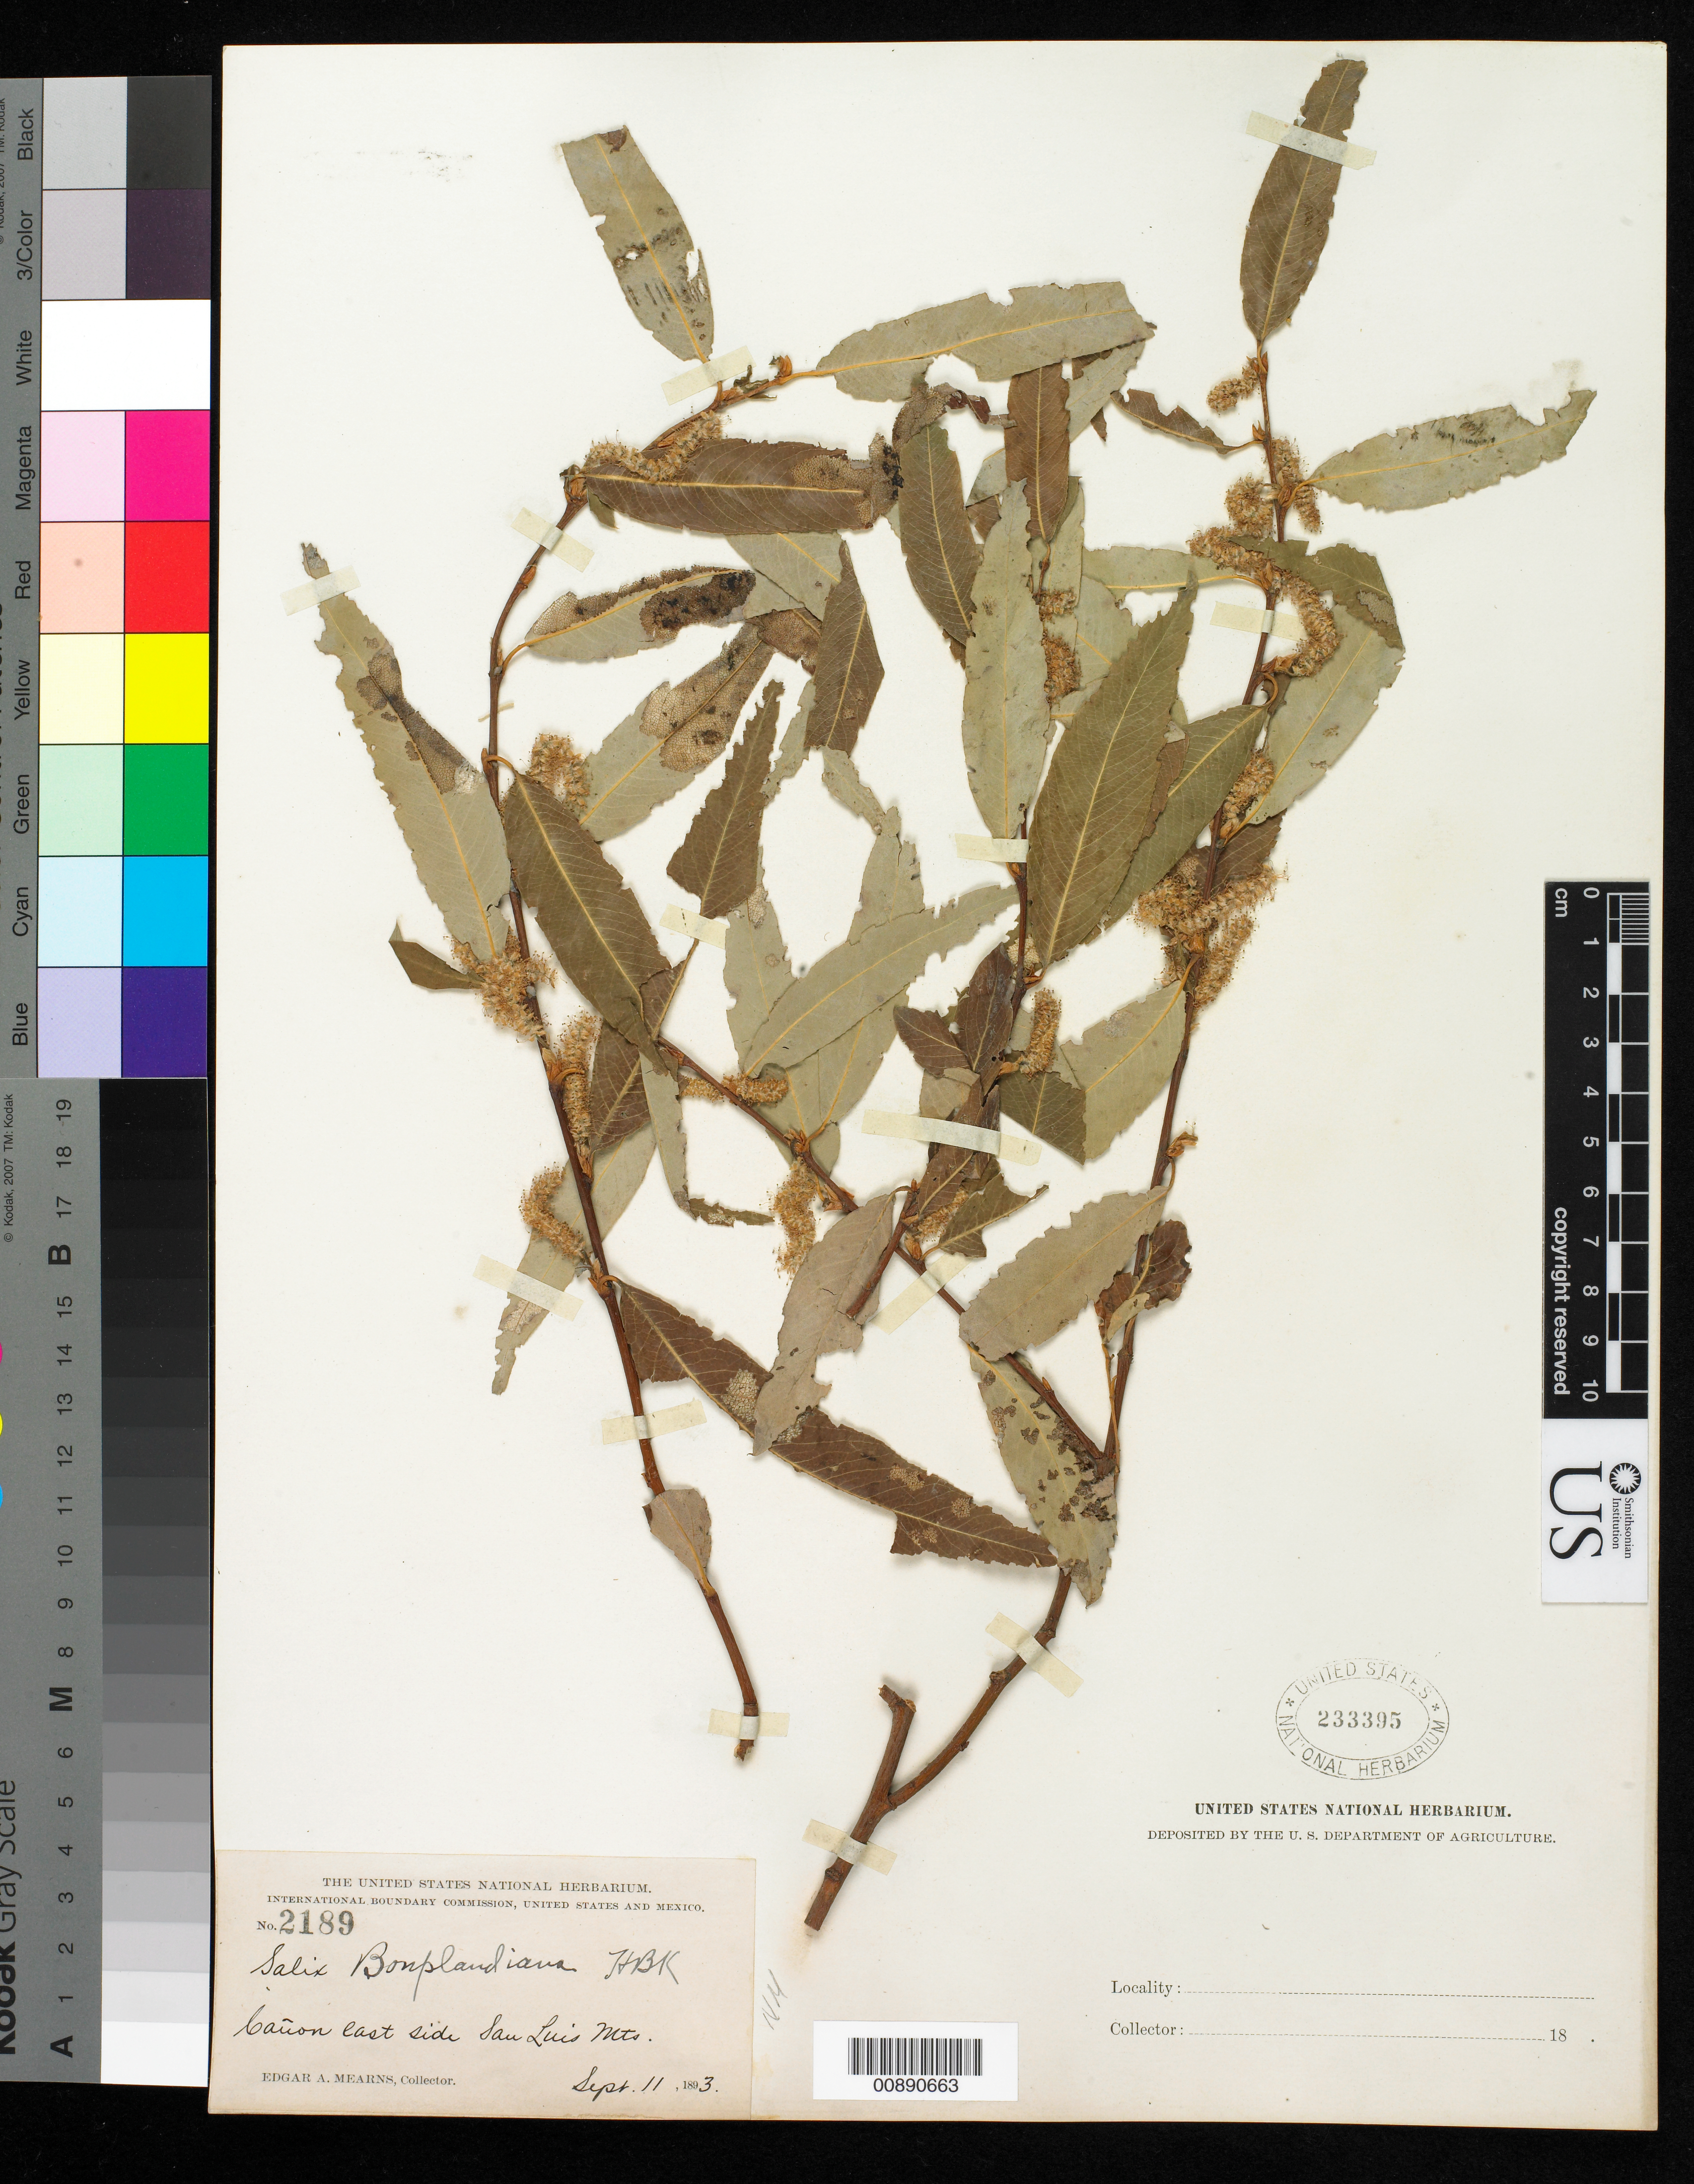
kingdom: Plantae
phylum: Tracheophyta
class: Magnoliopsida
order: Malpighiales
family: Salicaceae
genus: Salix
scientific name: Salix bonplandiana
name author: Kunth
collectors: E. A. Mearns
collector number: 2189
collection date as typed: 11 Sep 1893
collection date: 1893-09-11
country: United States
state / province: New Mexico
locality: Cañon east side San Luis Mts.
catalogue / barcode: US 233395